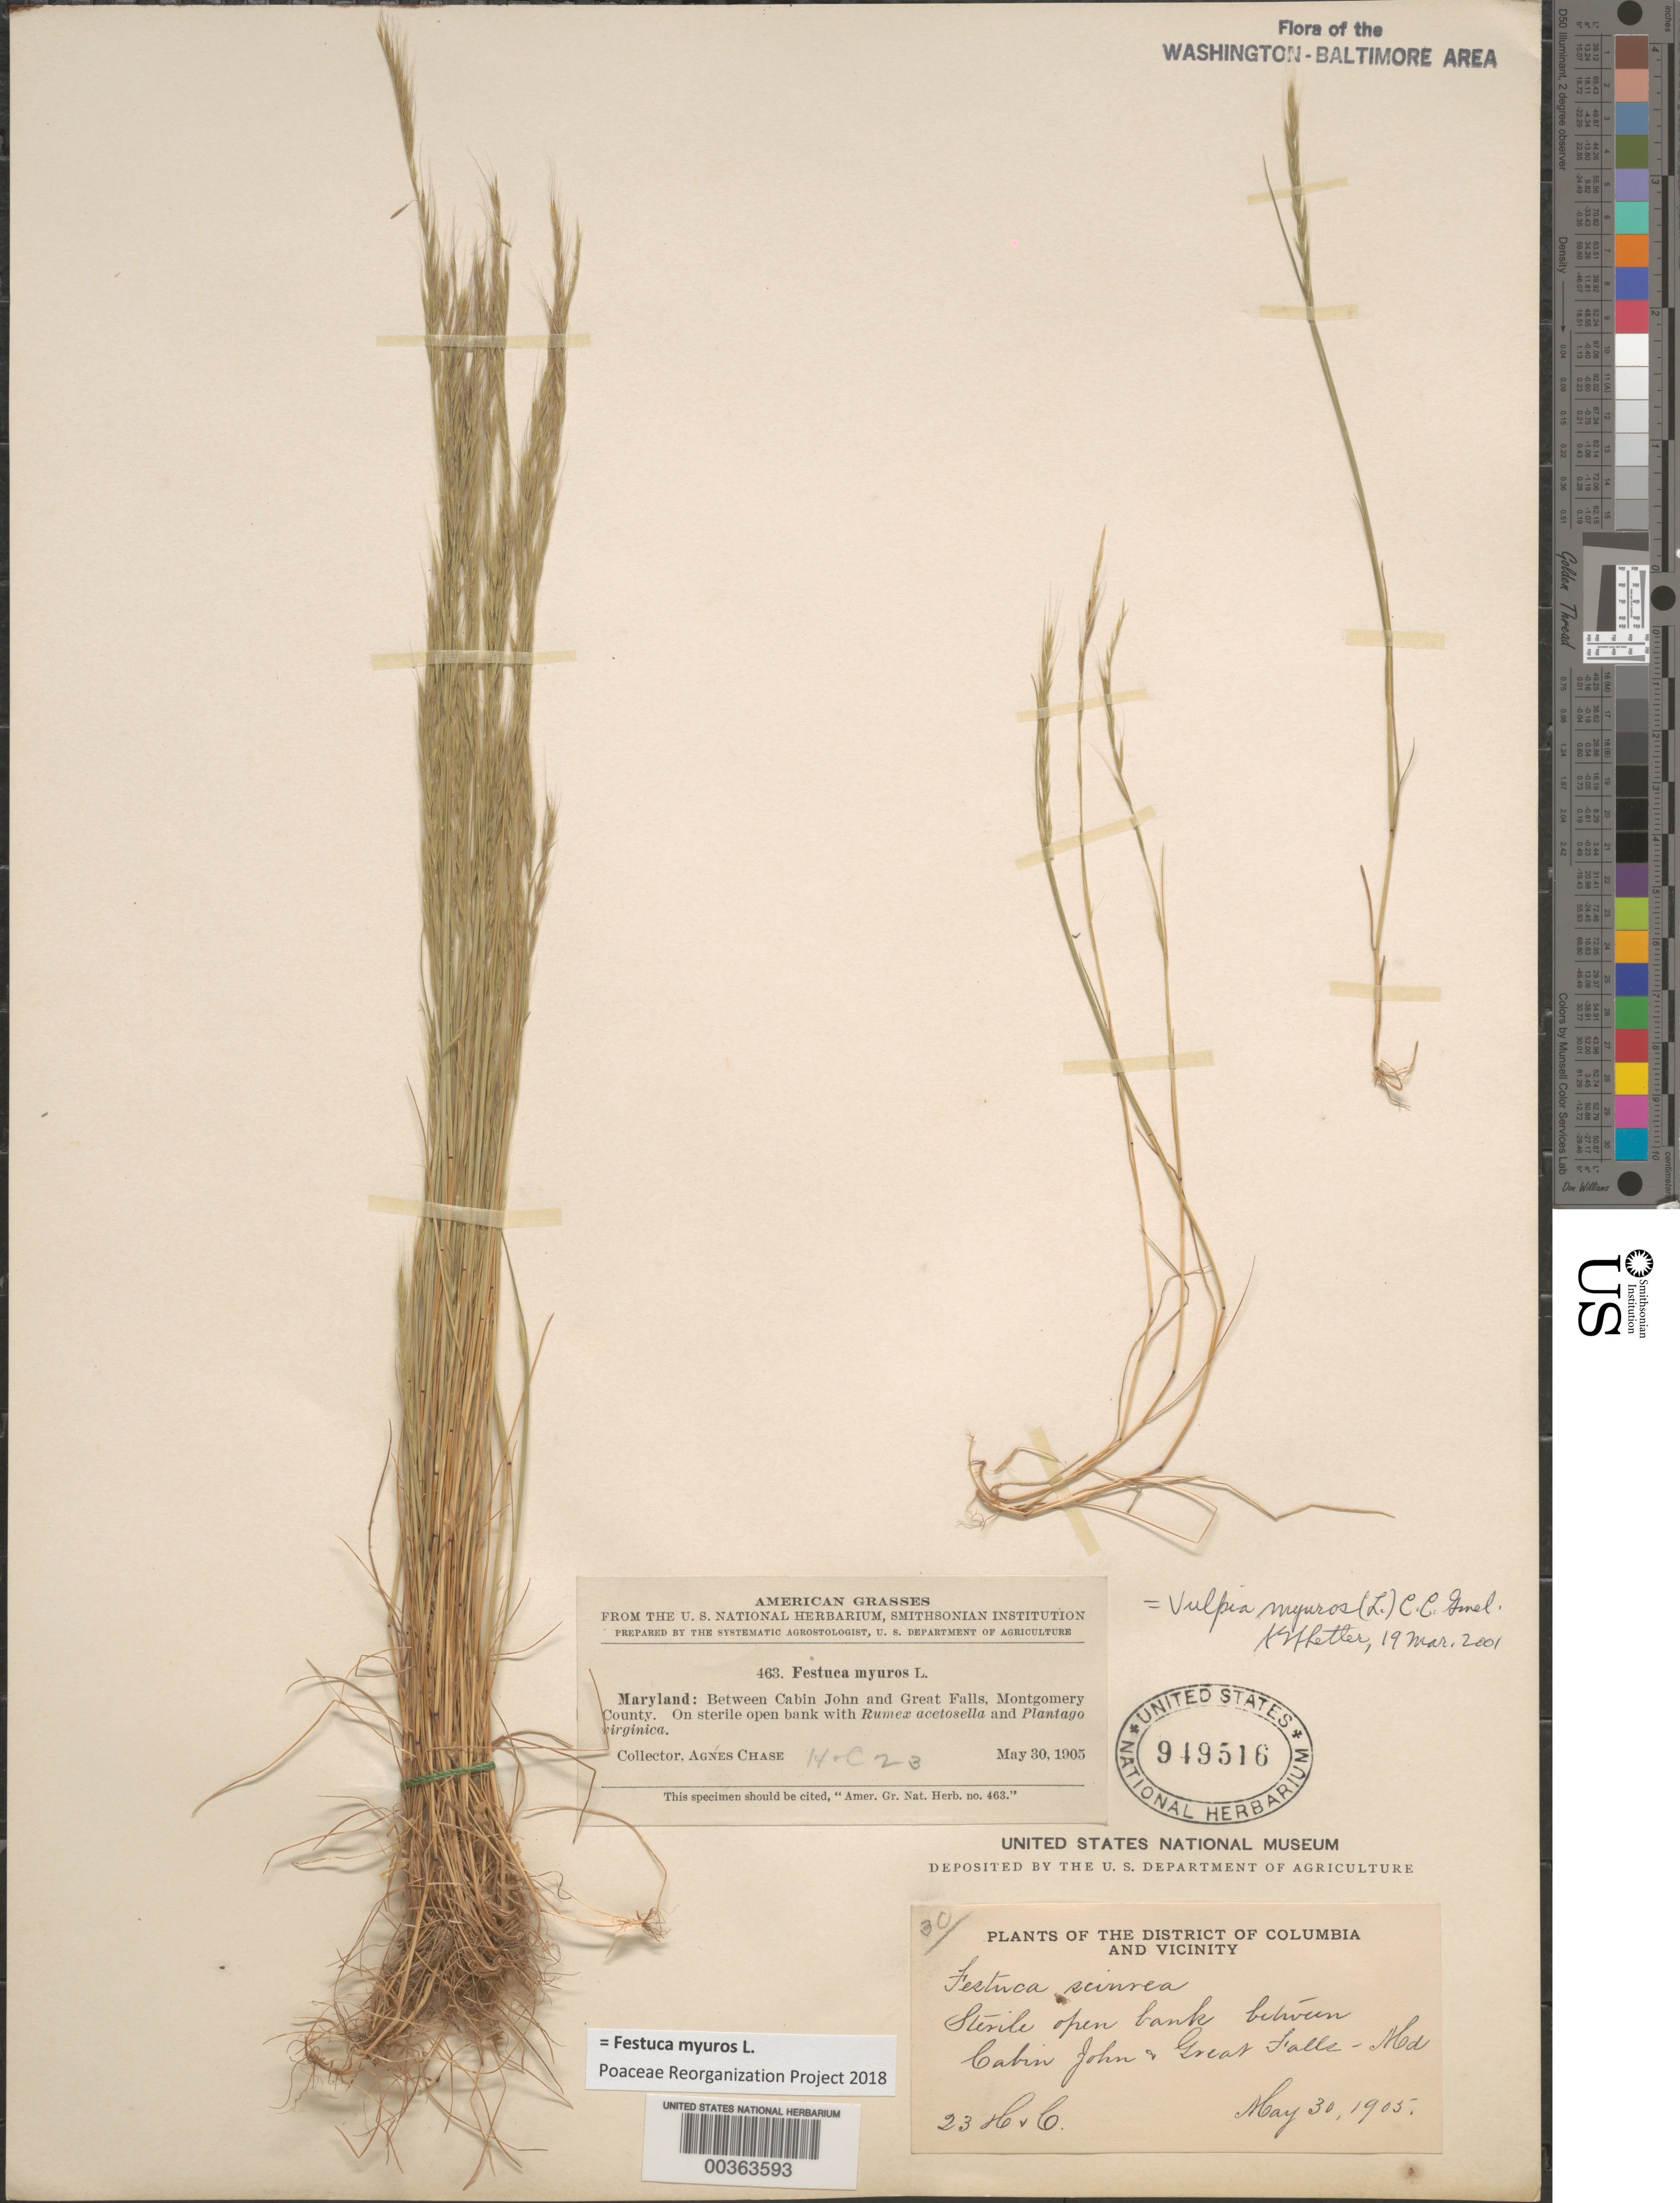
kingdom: Plantae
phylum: Tracheophyta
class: Liliopsida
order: Poales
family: Poaceae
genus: Festuca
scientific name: Festuca myuros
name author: L.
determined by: Poaceae Reorganization Project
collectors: A. Chase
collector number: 463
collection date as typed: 30 May 1905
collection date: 1905-05-30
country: United States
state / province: Maryland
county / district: Montgomery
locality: Between Cabin John and Great Falls C. & O. Canal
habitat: Sterile open bank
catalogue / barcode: US 949516